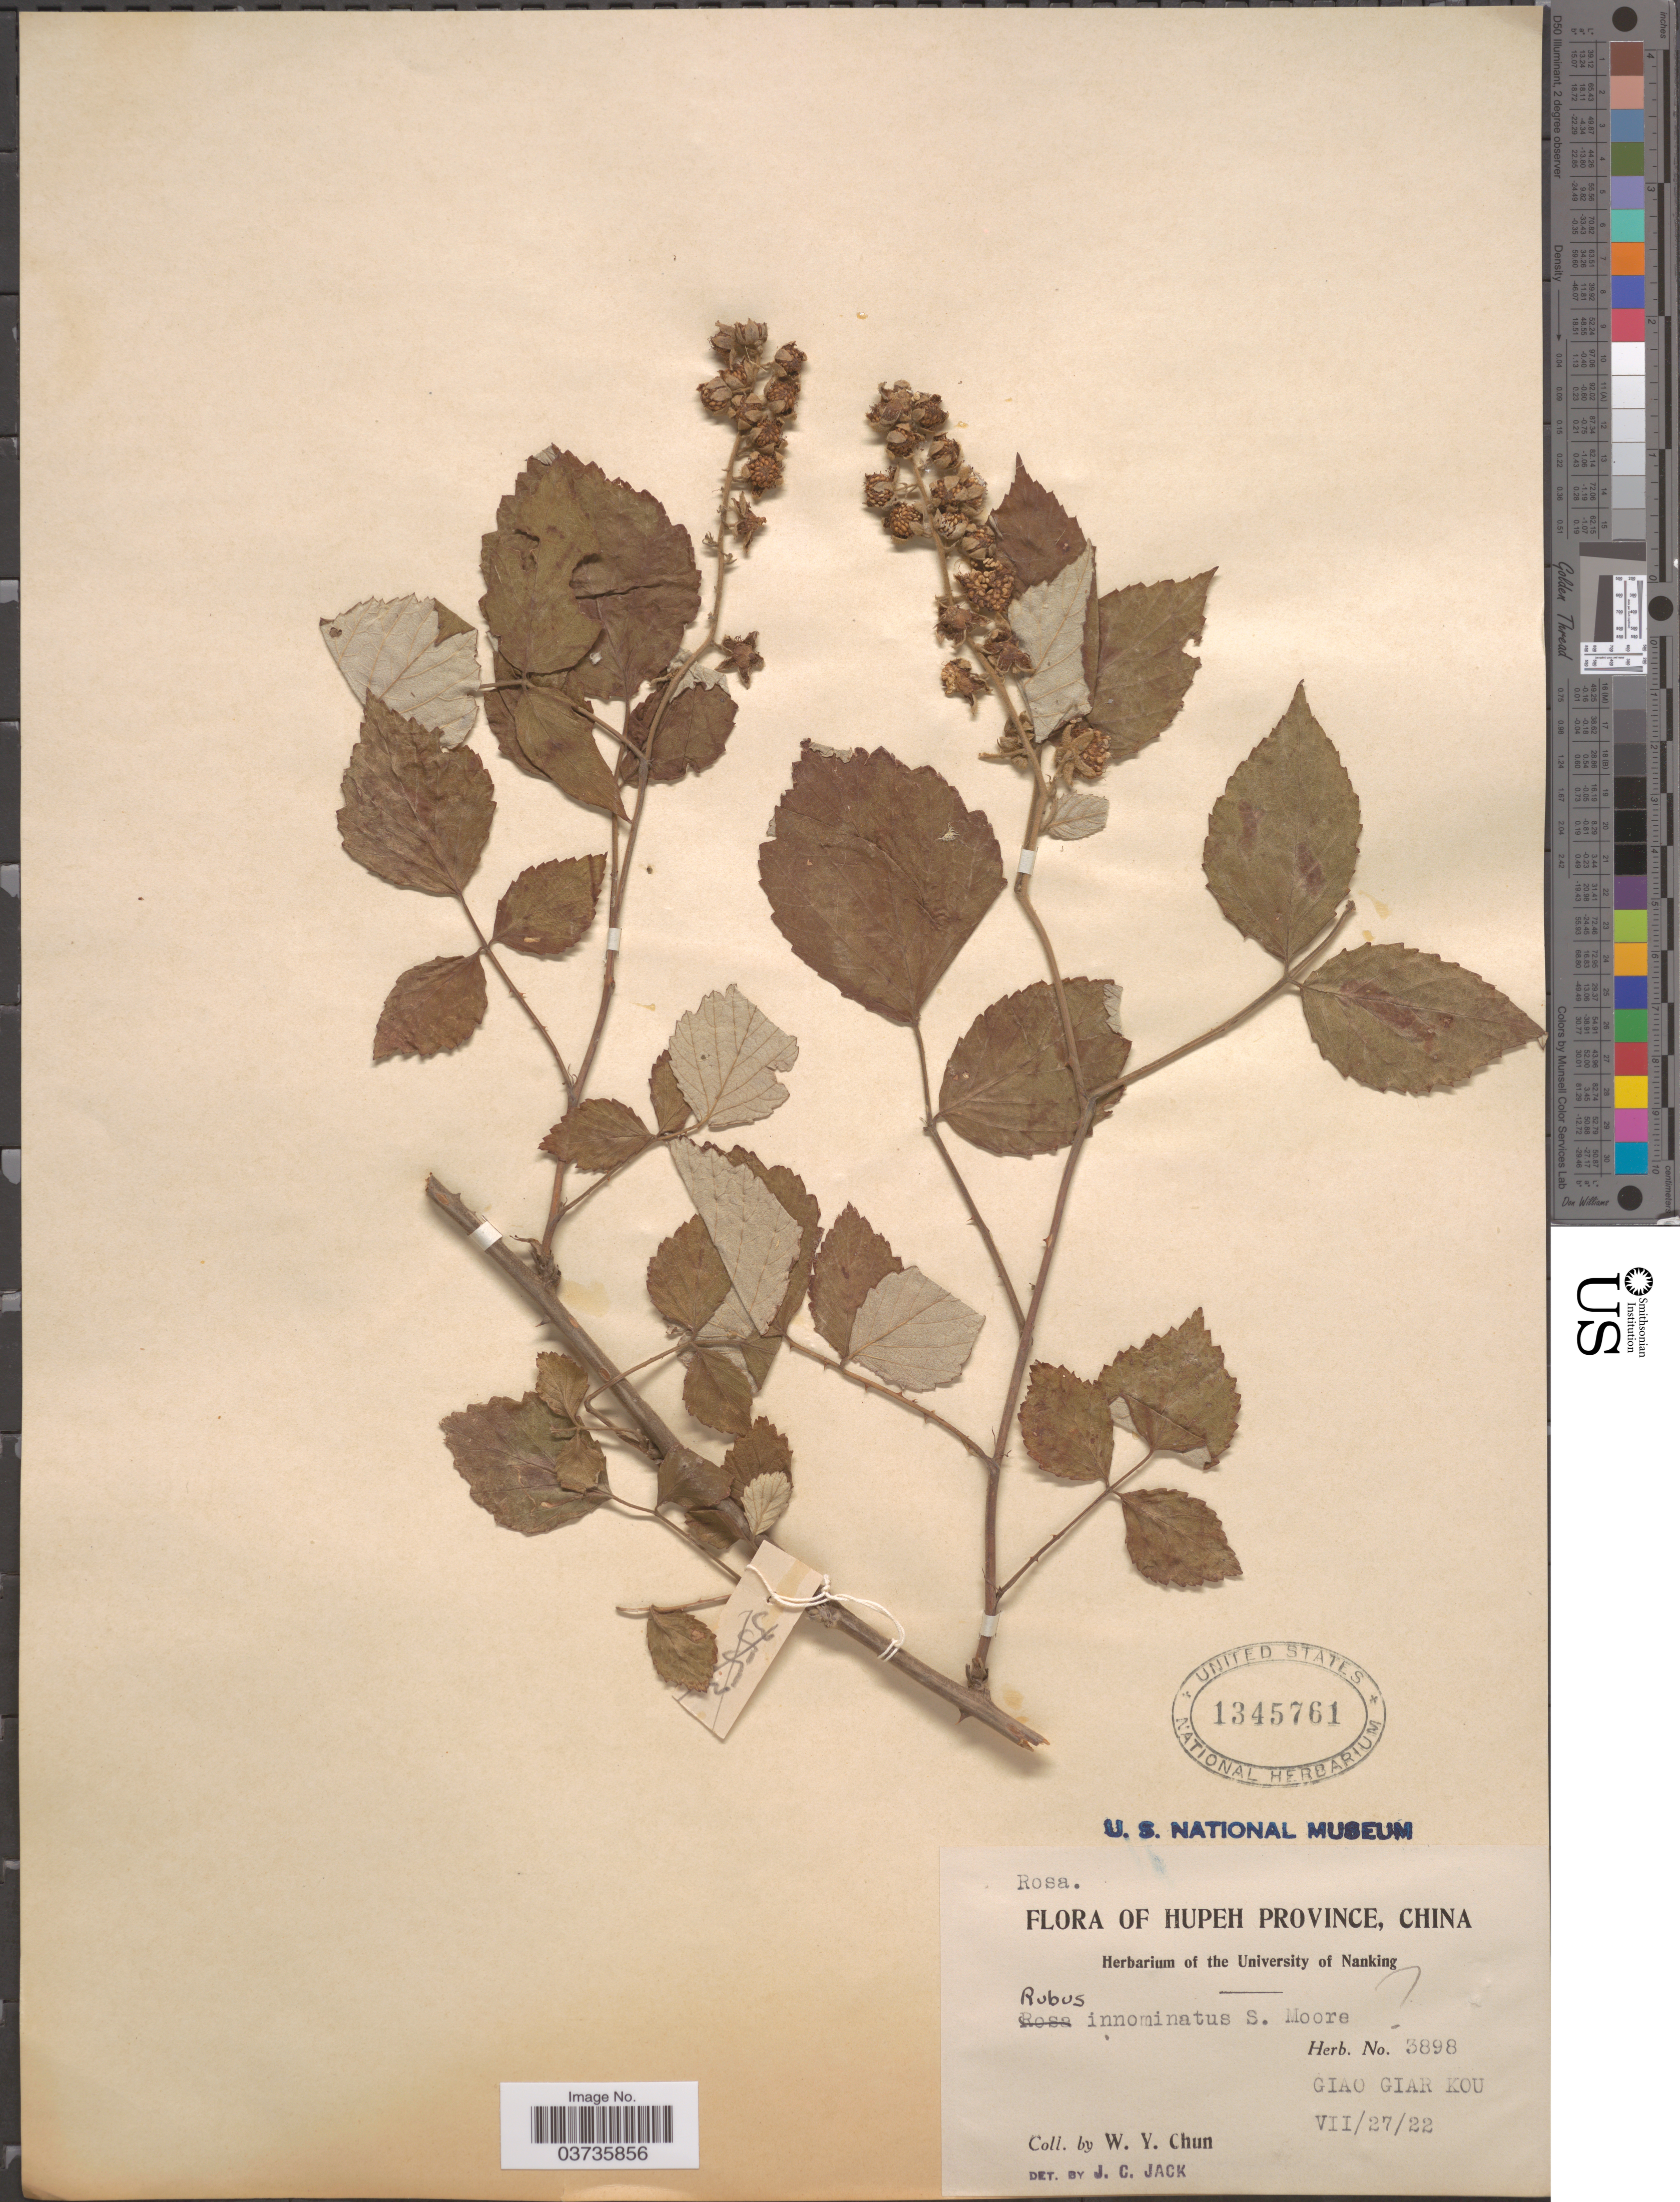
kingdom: Plantae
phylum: Tracheophyta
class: Magnoliopsida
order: Rosales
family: Rosaceae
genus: Rubus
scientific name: Rubus innominatus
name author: S. Moore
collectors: W. Y. Chun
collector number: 3898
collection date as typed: Transcribed d/m/y: 27/7/22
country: China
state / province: Hubei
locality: Hupeh Province. Giao Giar Kou.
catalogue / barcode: US 1345761